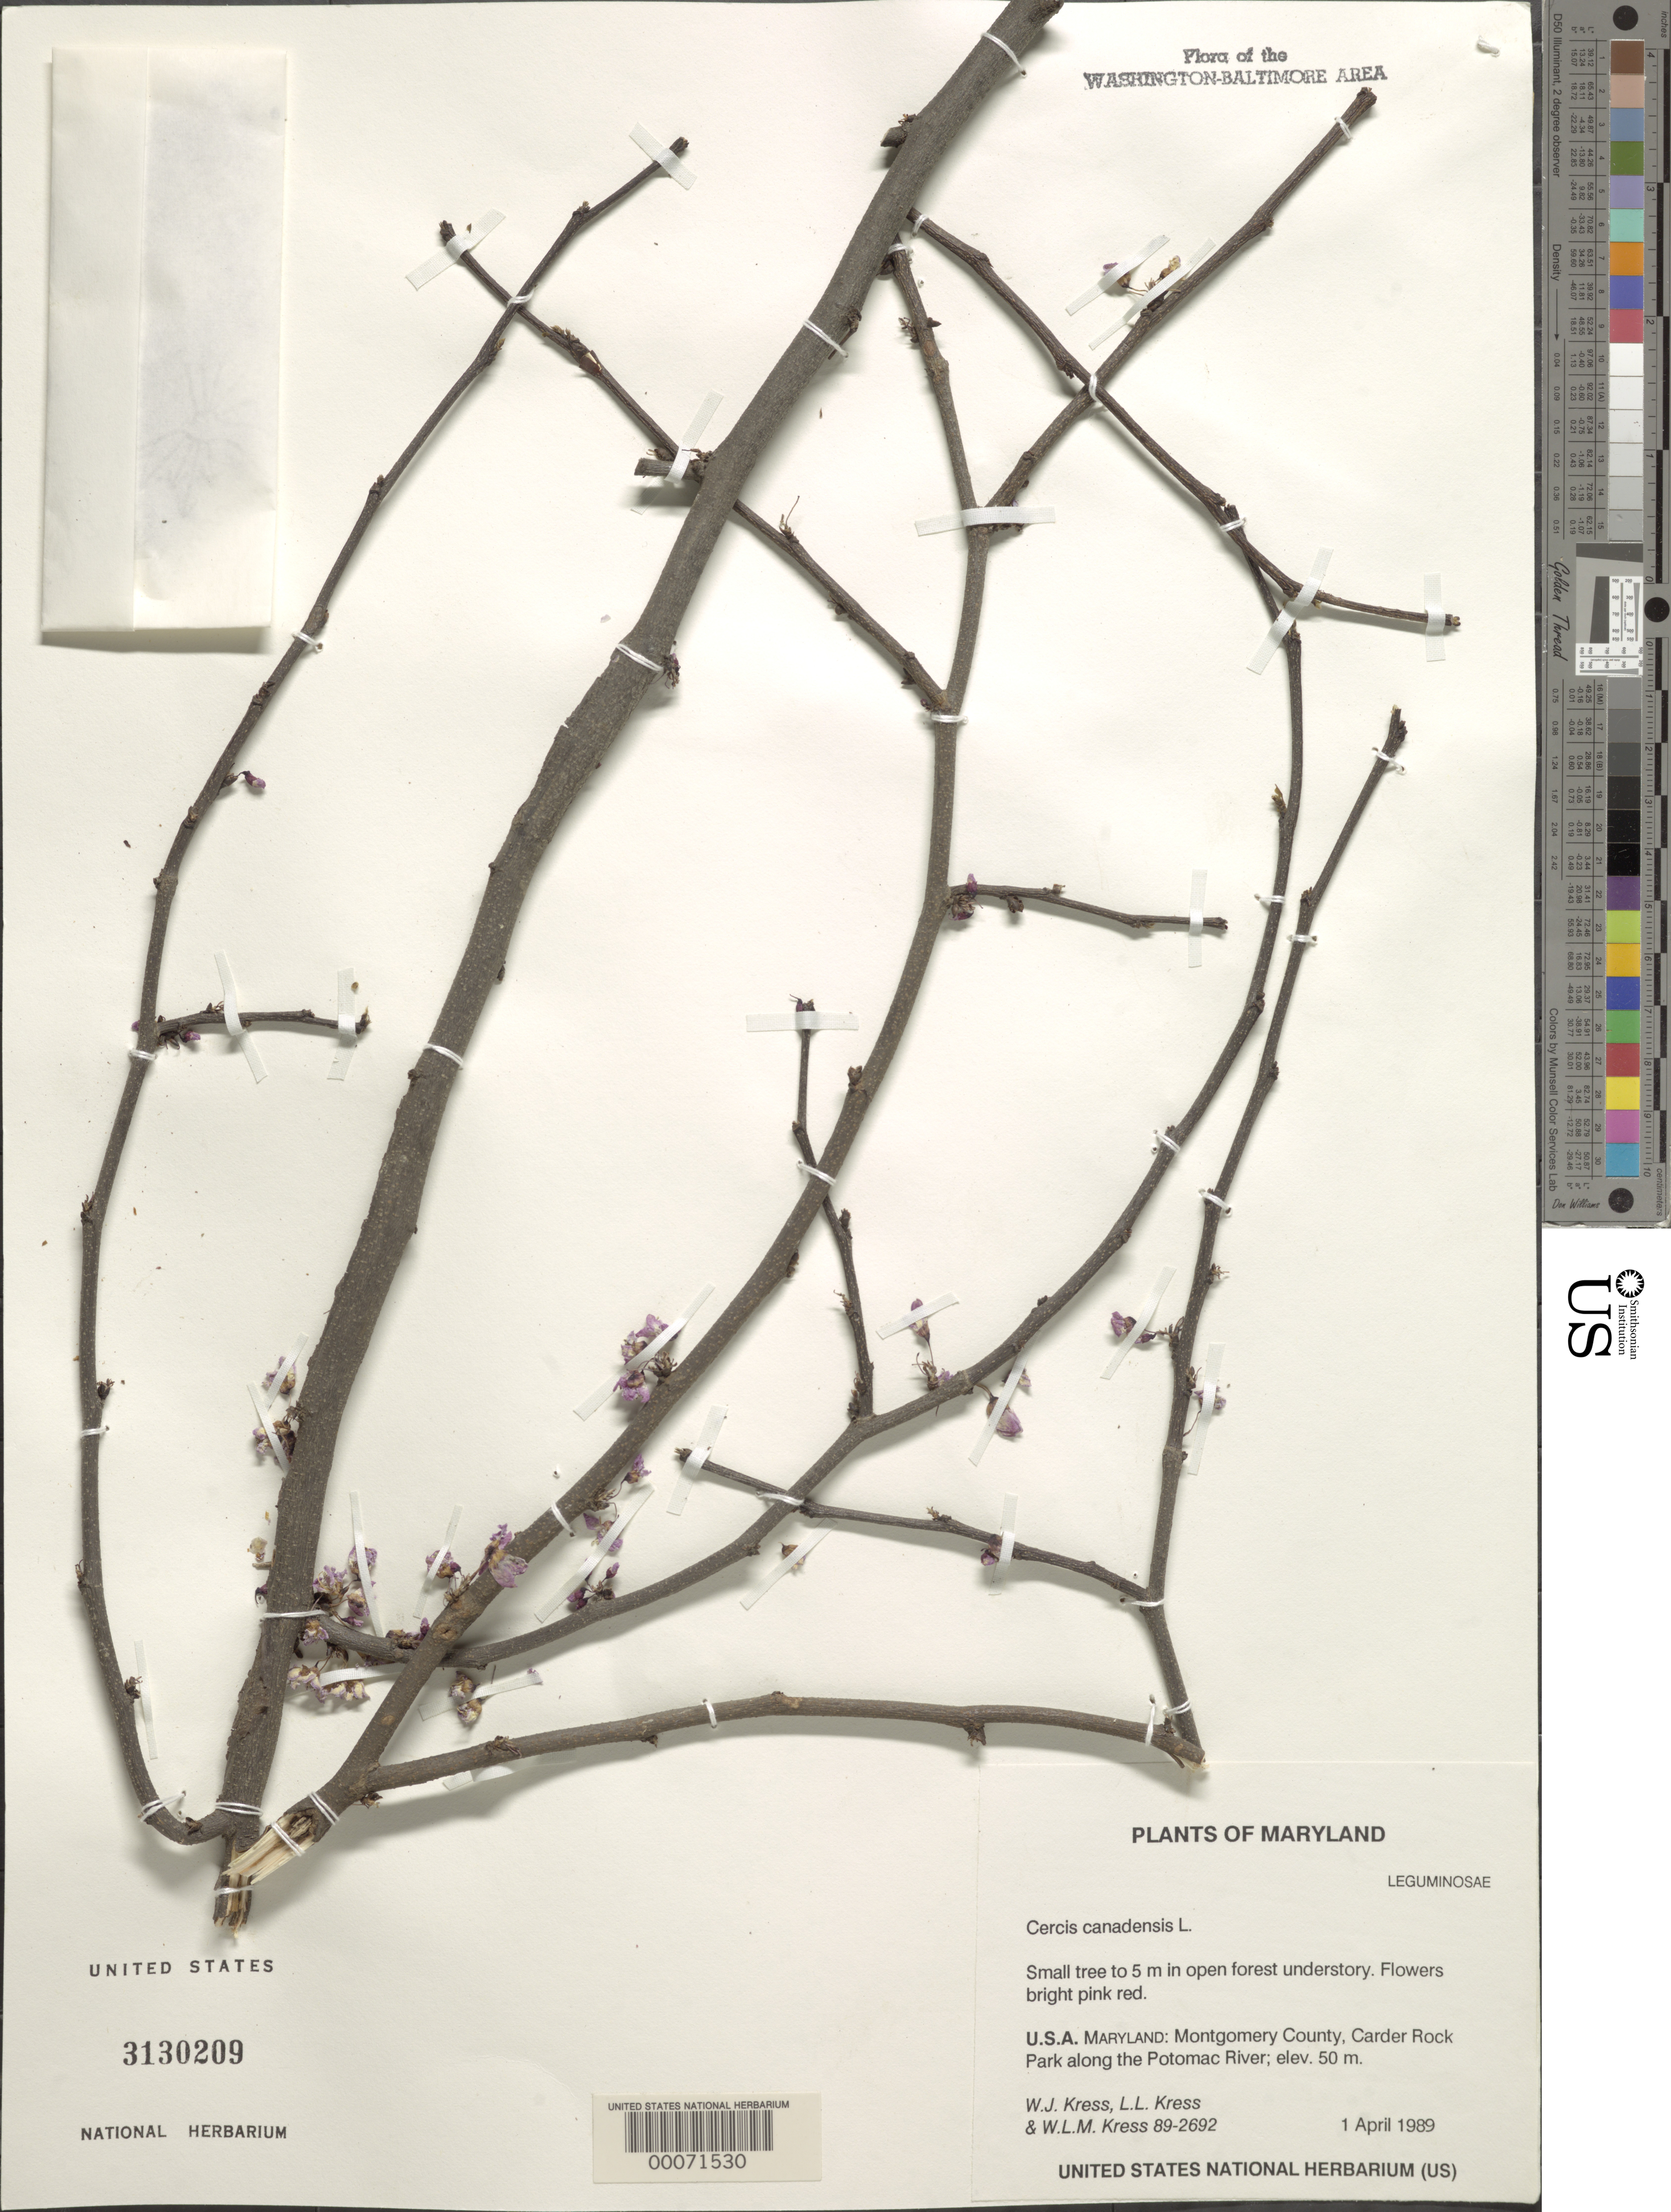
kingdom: Plantae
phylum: Tracheophyta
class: Magnoliopsida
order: Fabales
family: Fabaceae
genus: Cercis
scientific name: Cercis canadensis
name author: L.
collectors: W. J. Kress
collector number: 89-2692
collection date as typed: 01 Apr 1989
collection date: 1989-04-01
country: United States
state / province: Maryland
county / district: Montgomery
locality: Carderock Park along the Potomac River C. & O. Canal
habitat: In open forest understory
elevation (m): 50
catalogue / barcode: US 3130209